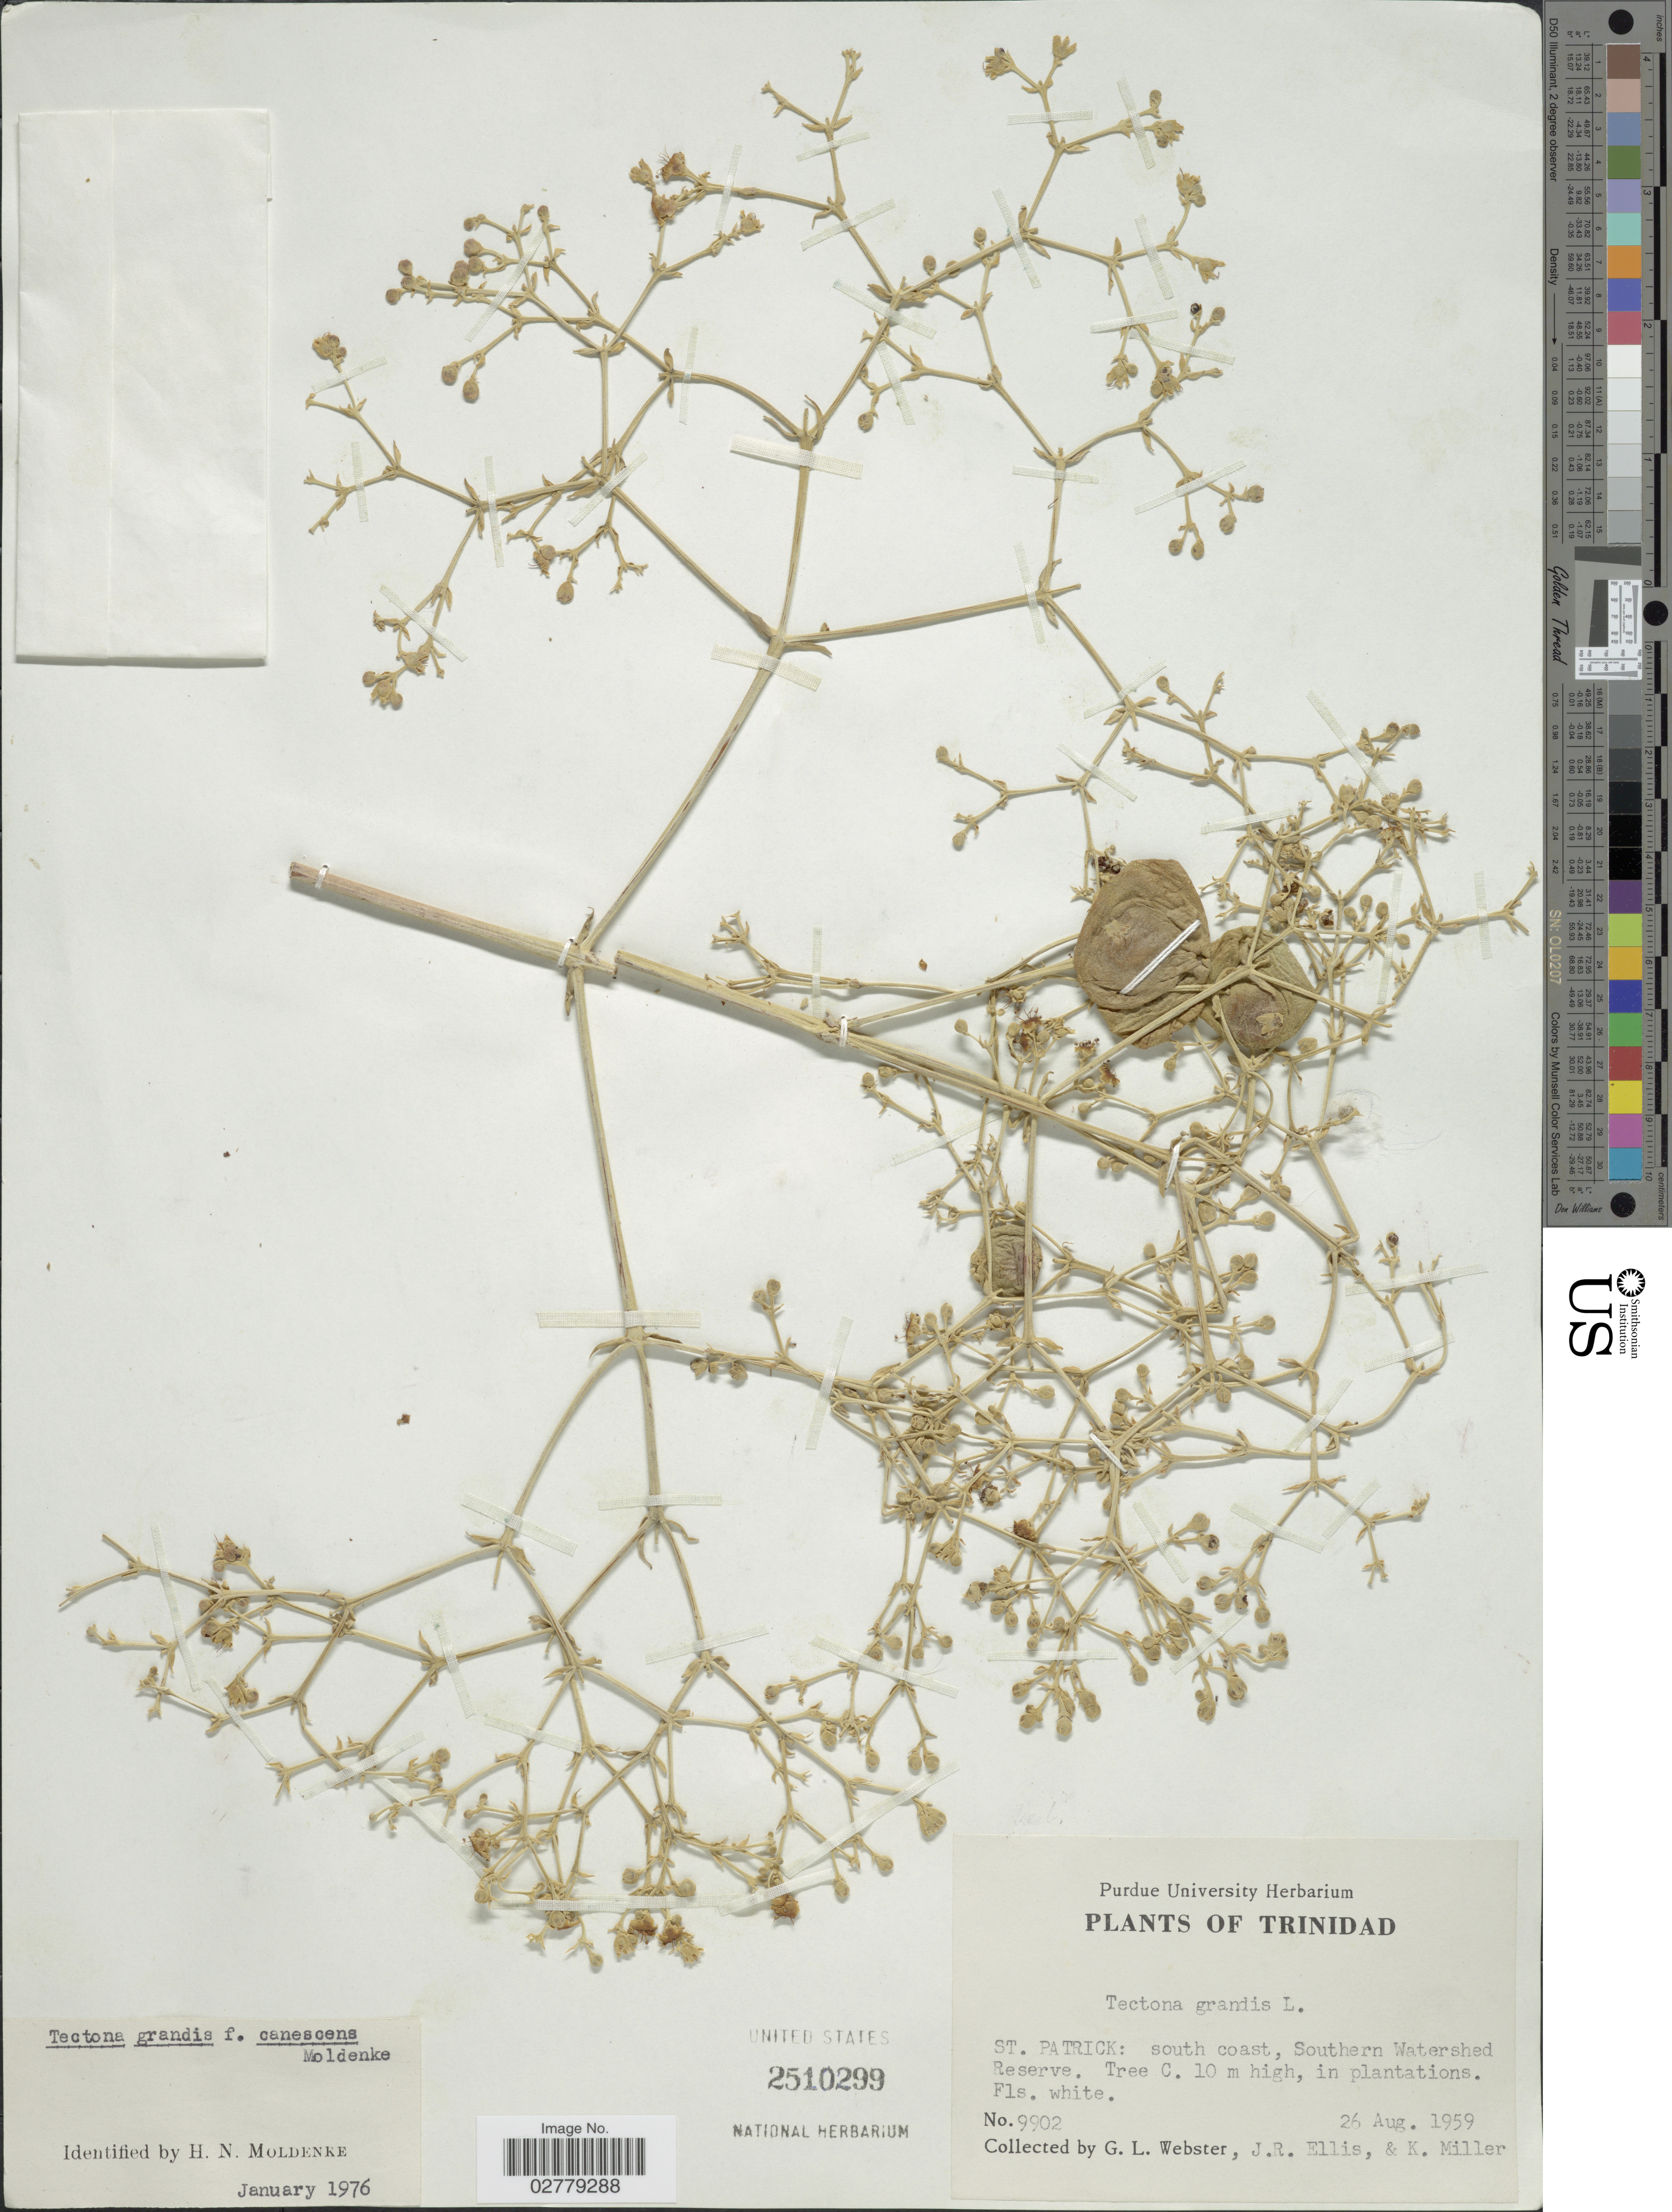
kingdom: Plantae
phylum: Tracheophyta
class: Magnoliopsida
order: Lamiales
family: Lamiaceae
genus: Tectona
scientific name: Tectona grandis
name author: L. f.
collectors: G. L. Webster, J. R. Ellis & K. Miller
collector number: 9902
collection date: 1959-08-26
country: Trinidad and Tobago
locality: Trinidad. St. Patrick: south coast, Southern Watershed Reserve.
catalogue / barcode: US 2510299